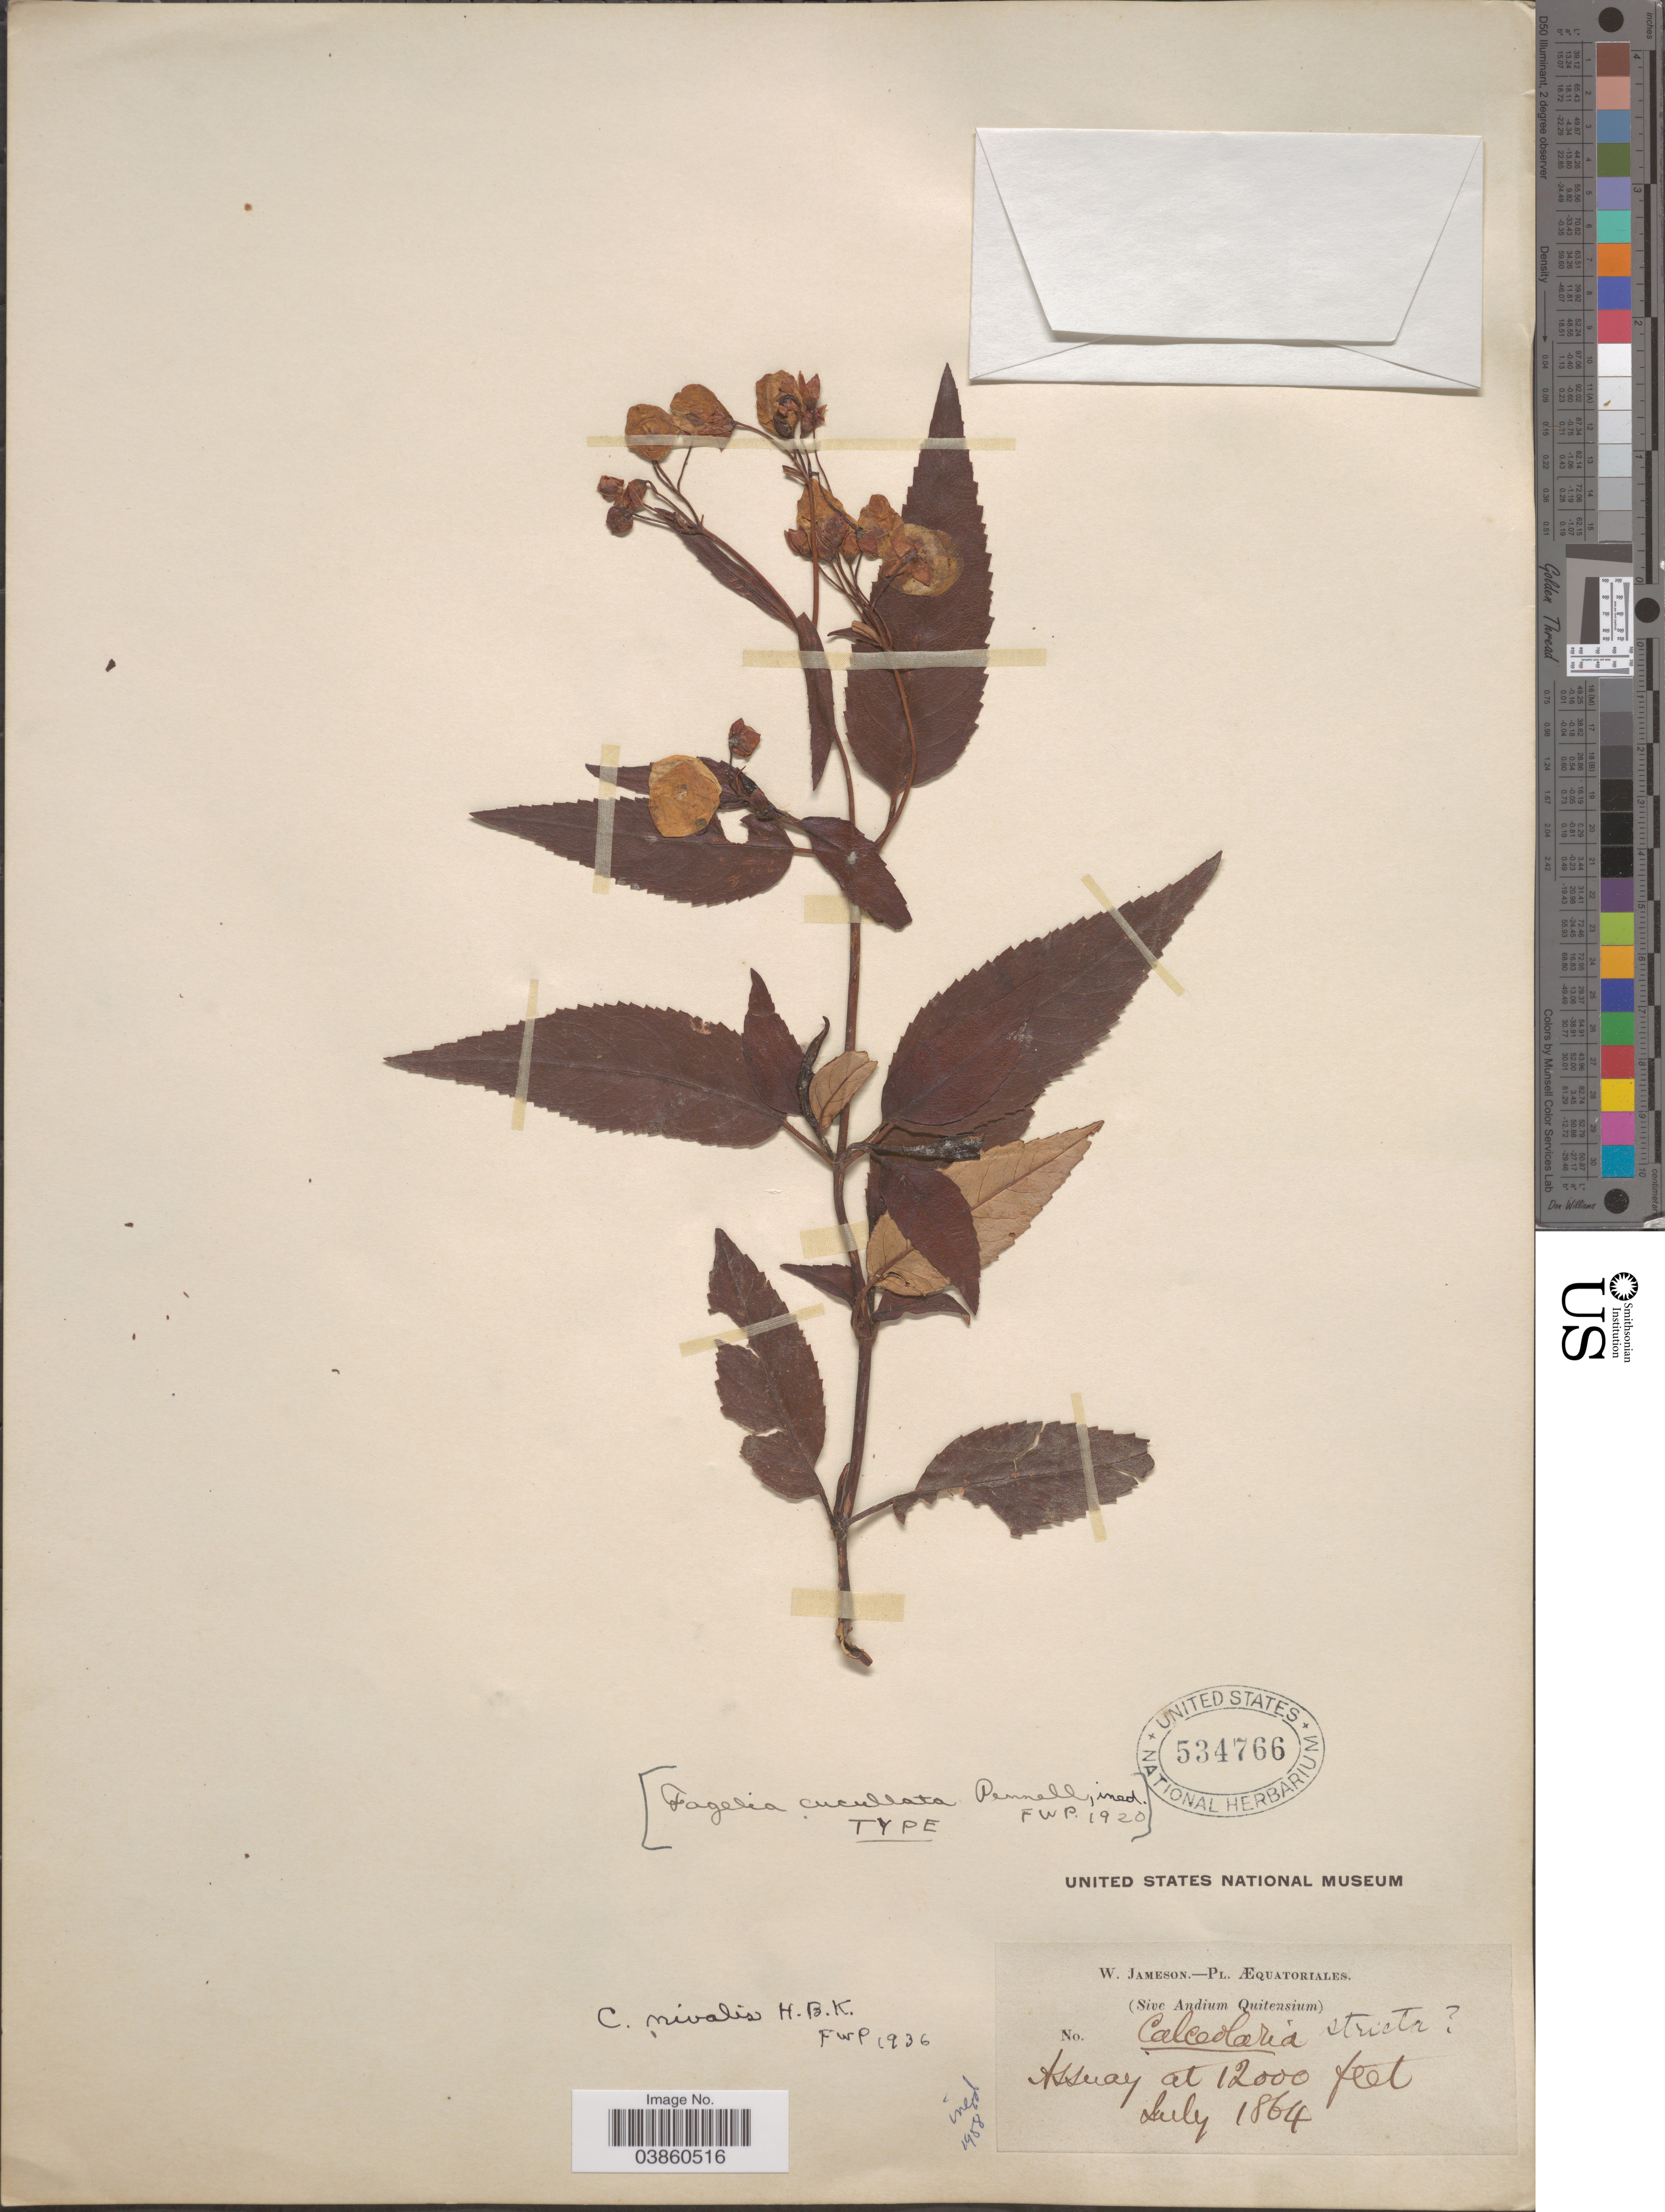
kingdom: Plantae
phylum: Tracheophyta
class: Magnoliopsida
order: Lamiales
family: Calceolariaceae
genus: Calceolaria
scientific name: Calceolaria nivalis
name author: Kunth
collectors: W. Jameson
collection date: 1864-07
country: Ecuador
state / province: Azuay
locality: Sive Andium Quitensium. Assuay.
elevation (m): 3658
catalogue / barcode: US 534766